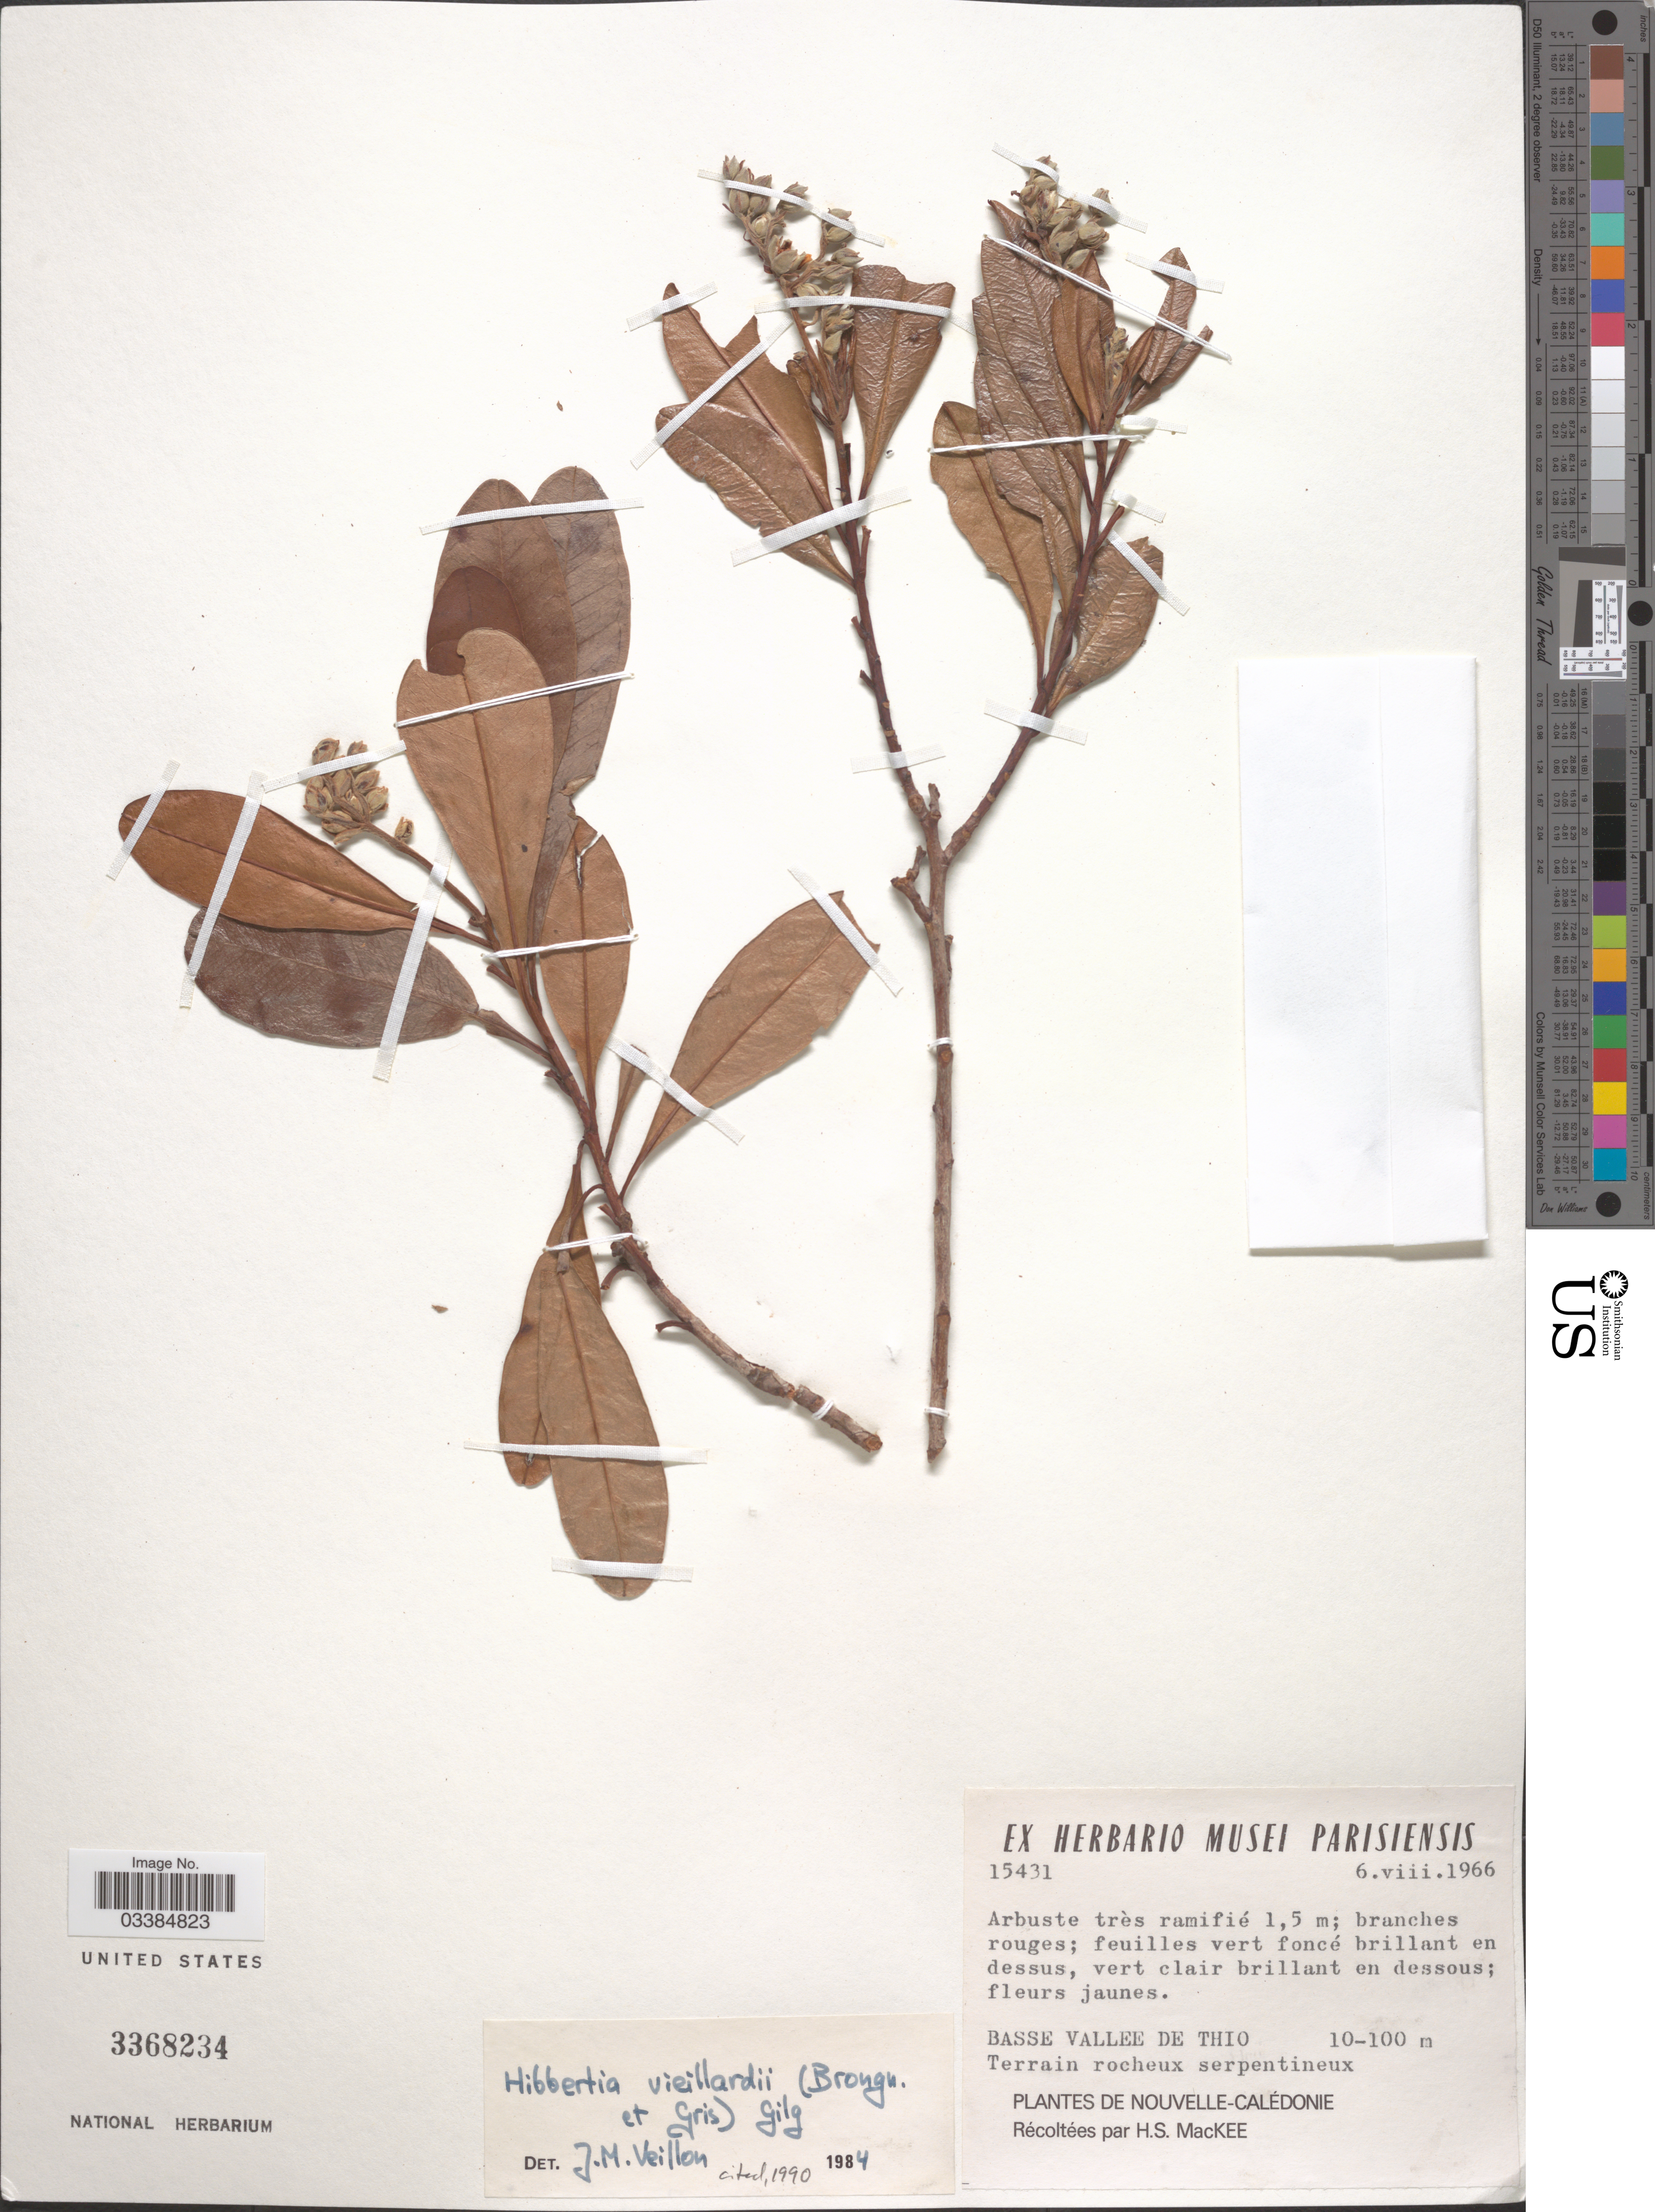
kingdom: Plantae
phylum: Tracheophyta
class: Magnoliopsida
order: Dilleniales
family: Dilleniaceae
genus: Hibbertia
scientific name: Hibbertia vieillardii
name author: Gilg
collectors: H. Mackee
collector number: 15431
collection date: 1966-08-06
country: New Caledonia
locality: Basse Vallee de Thio.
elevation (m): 10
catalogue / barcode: US 3368234